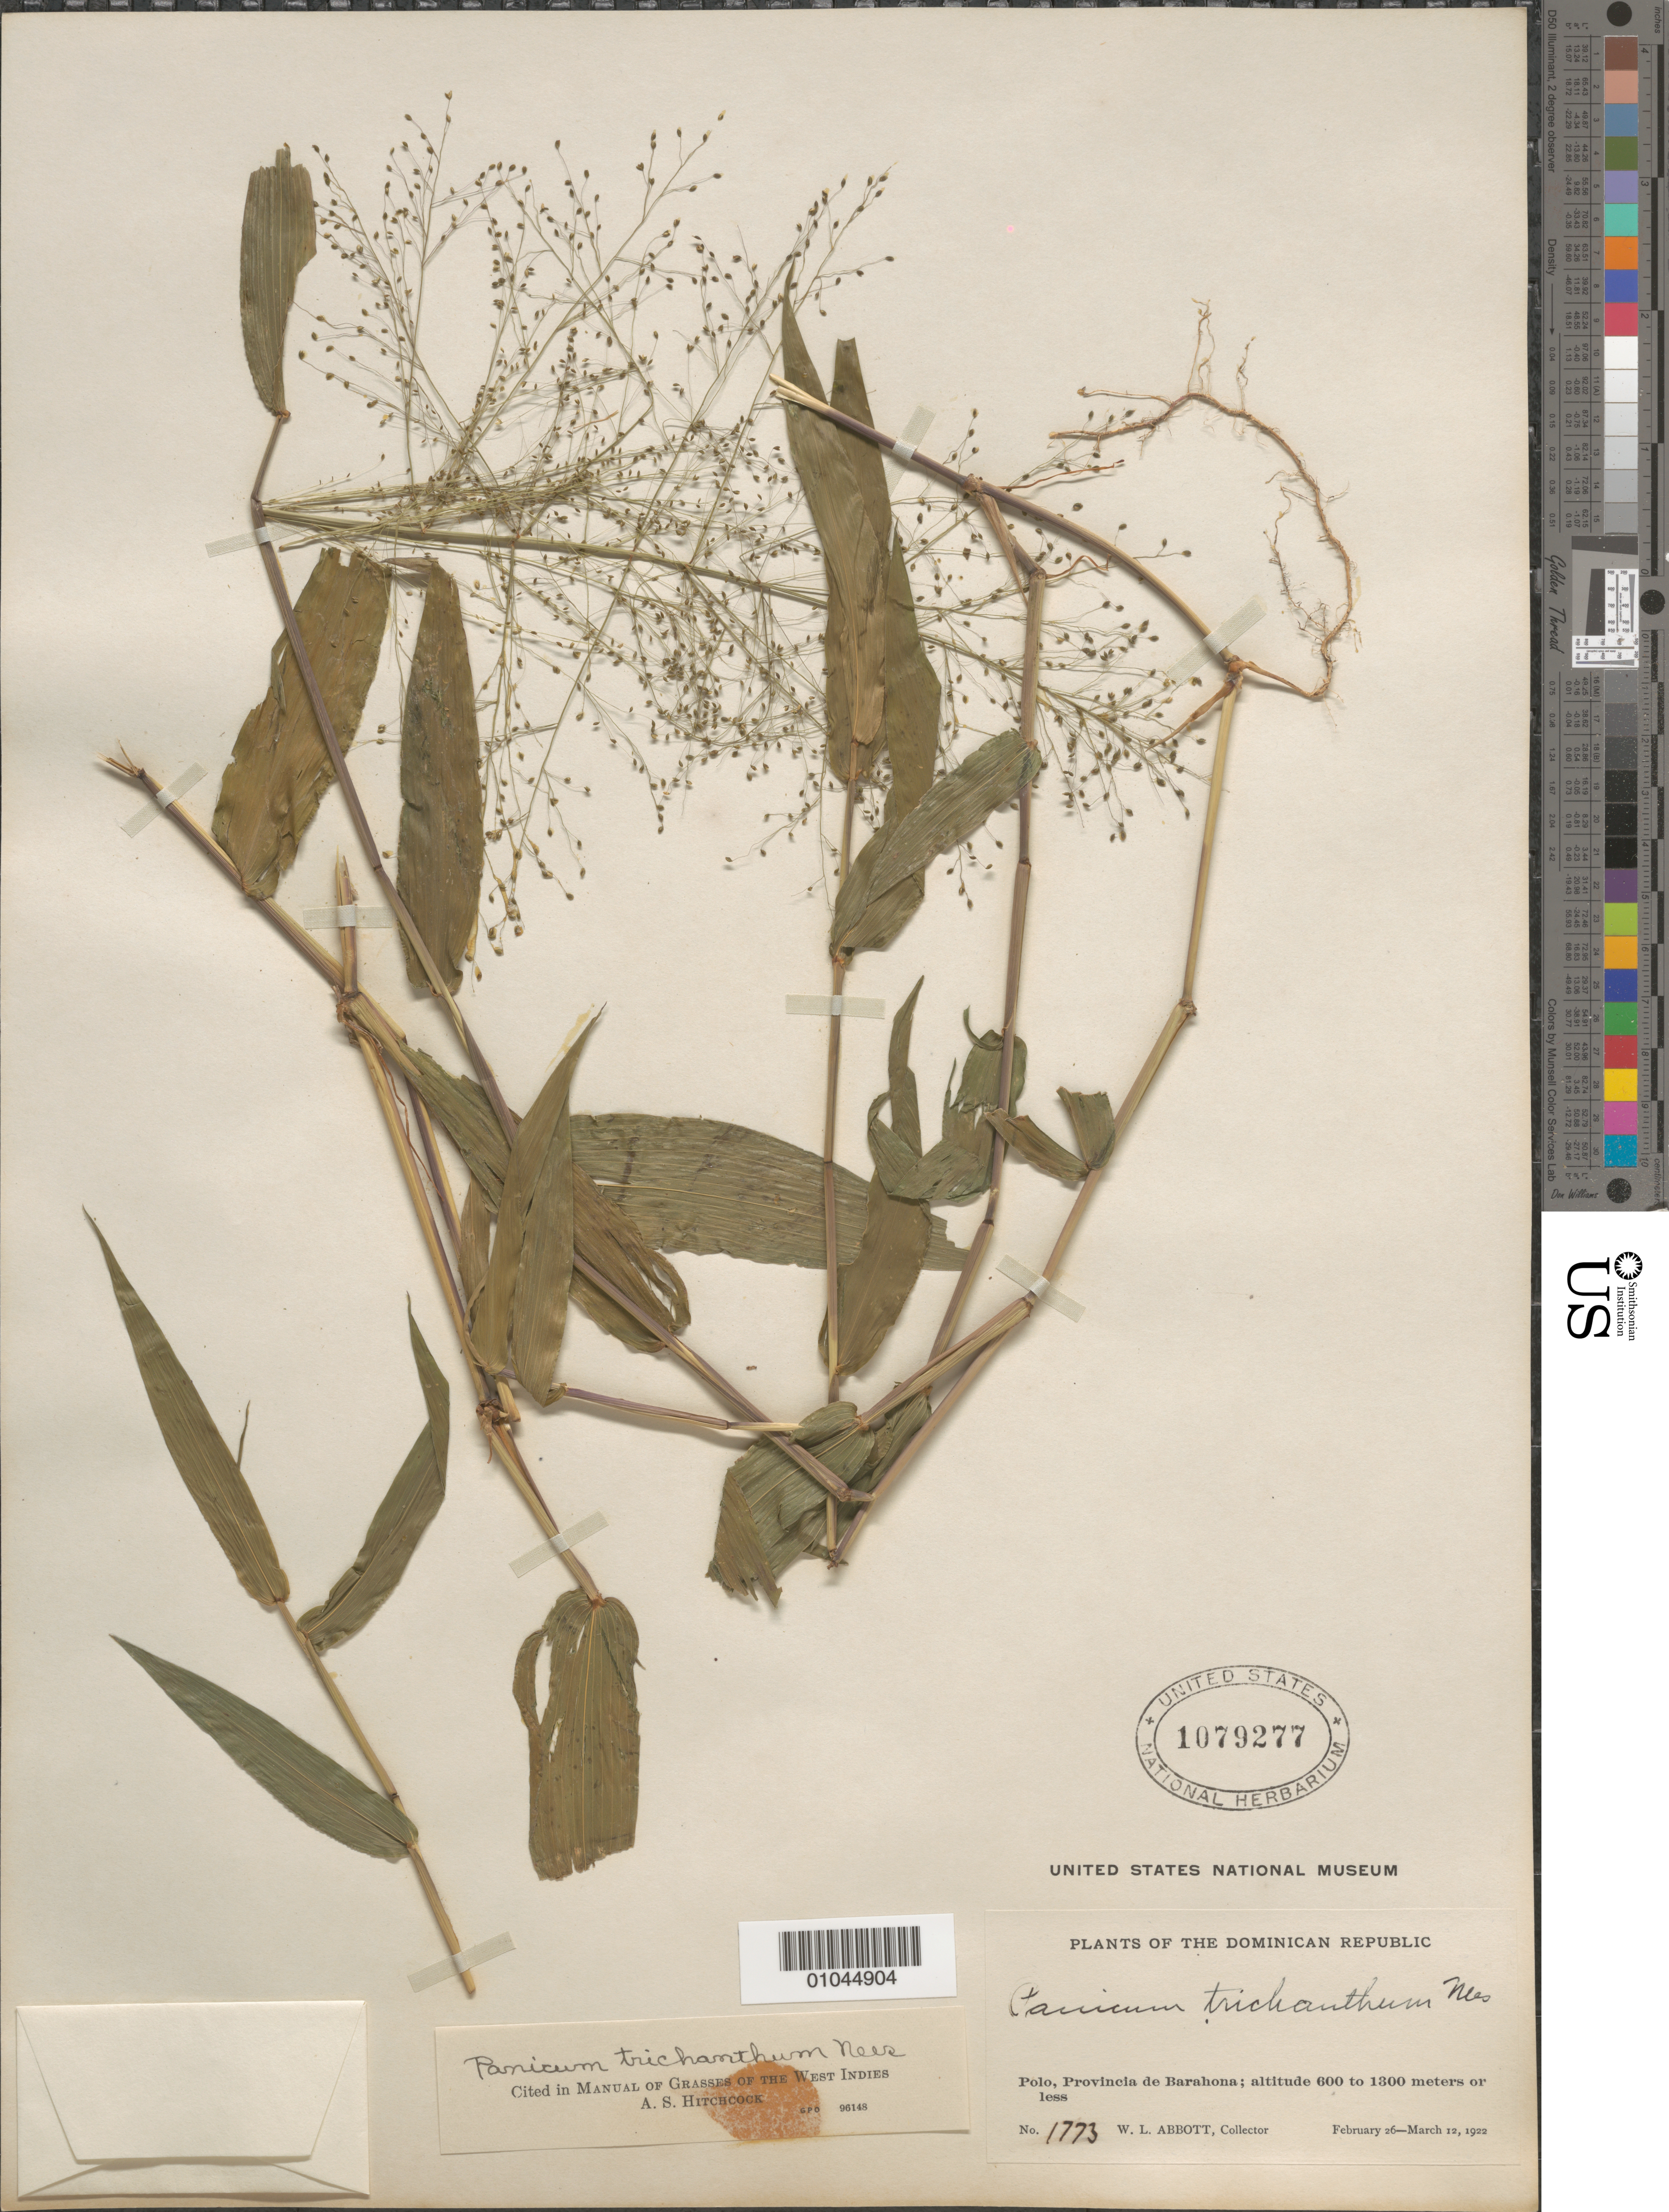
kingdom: Plantae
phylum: Tracheophyta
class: Liliopsida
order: Poales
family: Poaceae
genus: Panicum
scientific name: Panicum trichanthum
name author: Nees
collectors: W. L. Abbott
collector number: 1773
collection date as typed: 26 Feb 1922 to 12 Mar 1922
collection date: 1922-02-26/1922-03-12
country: Dominican Republic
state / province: Barahona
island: Hispaniola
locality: Polo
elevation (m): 600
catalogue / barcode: US 1079277